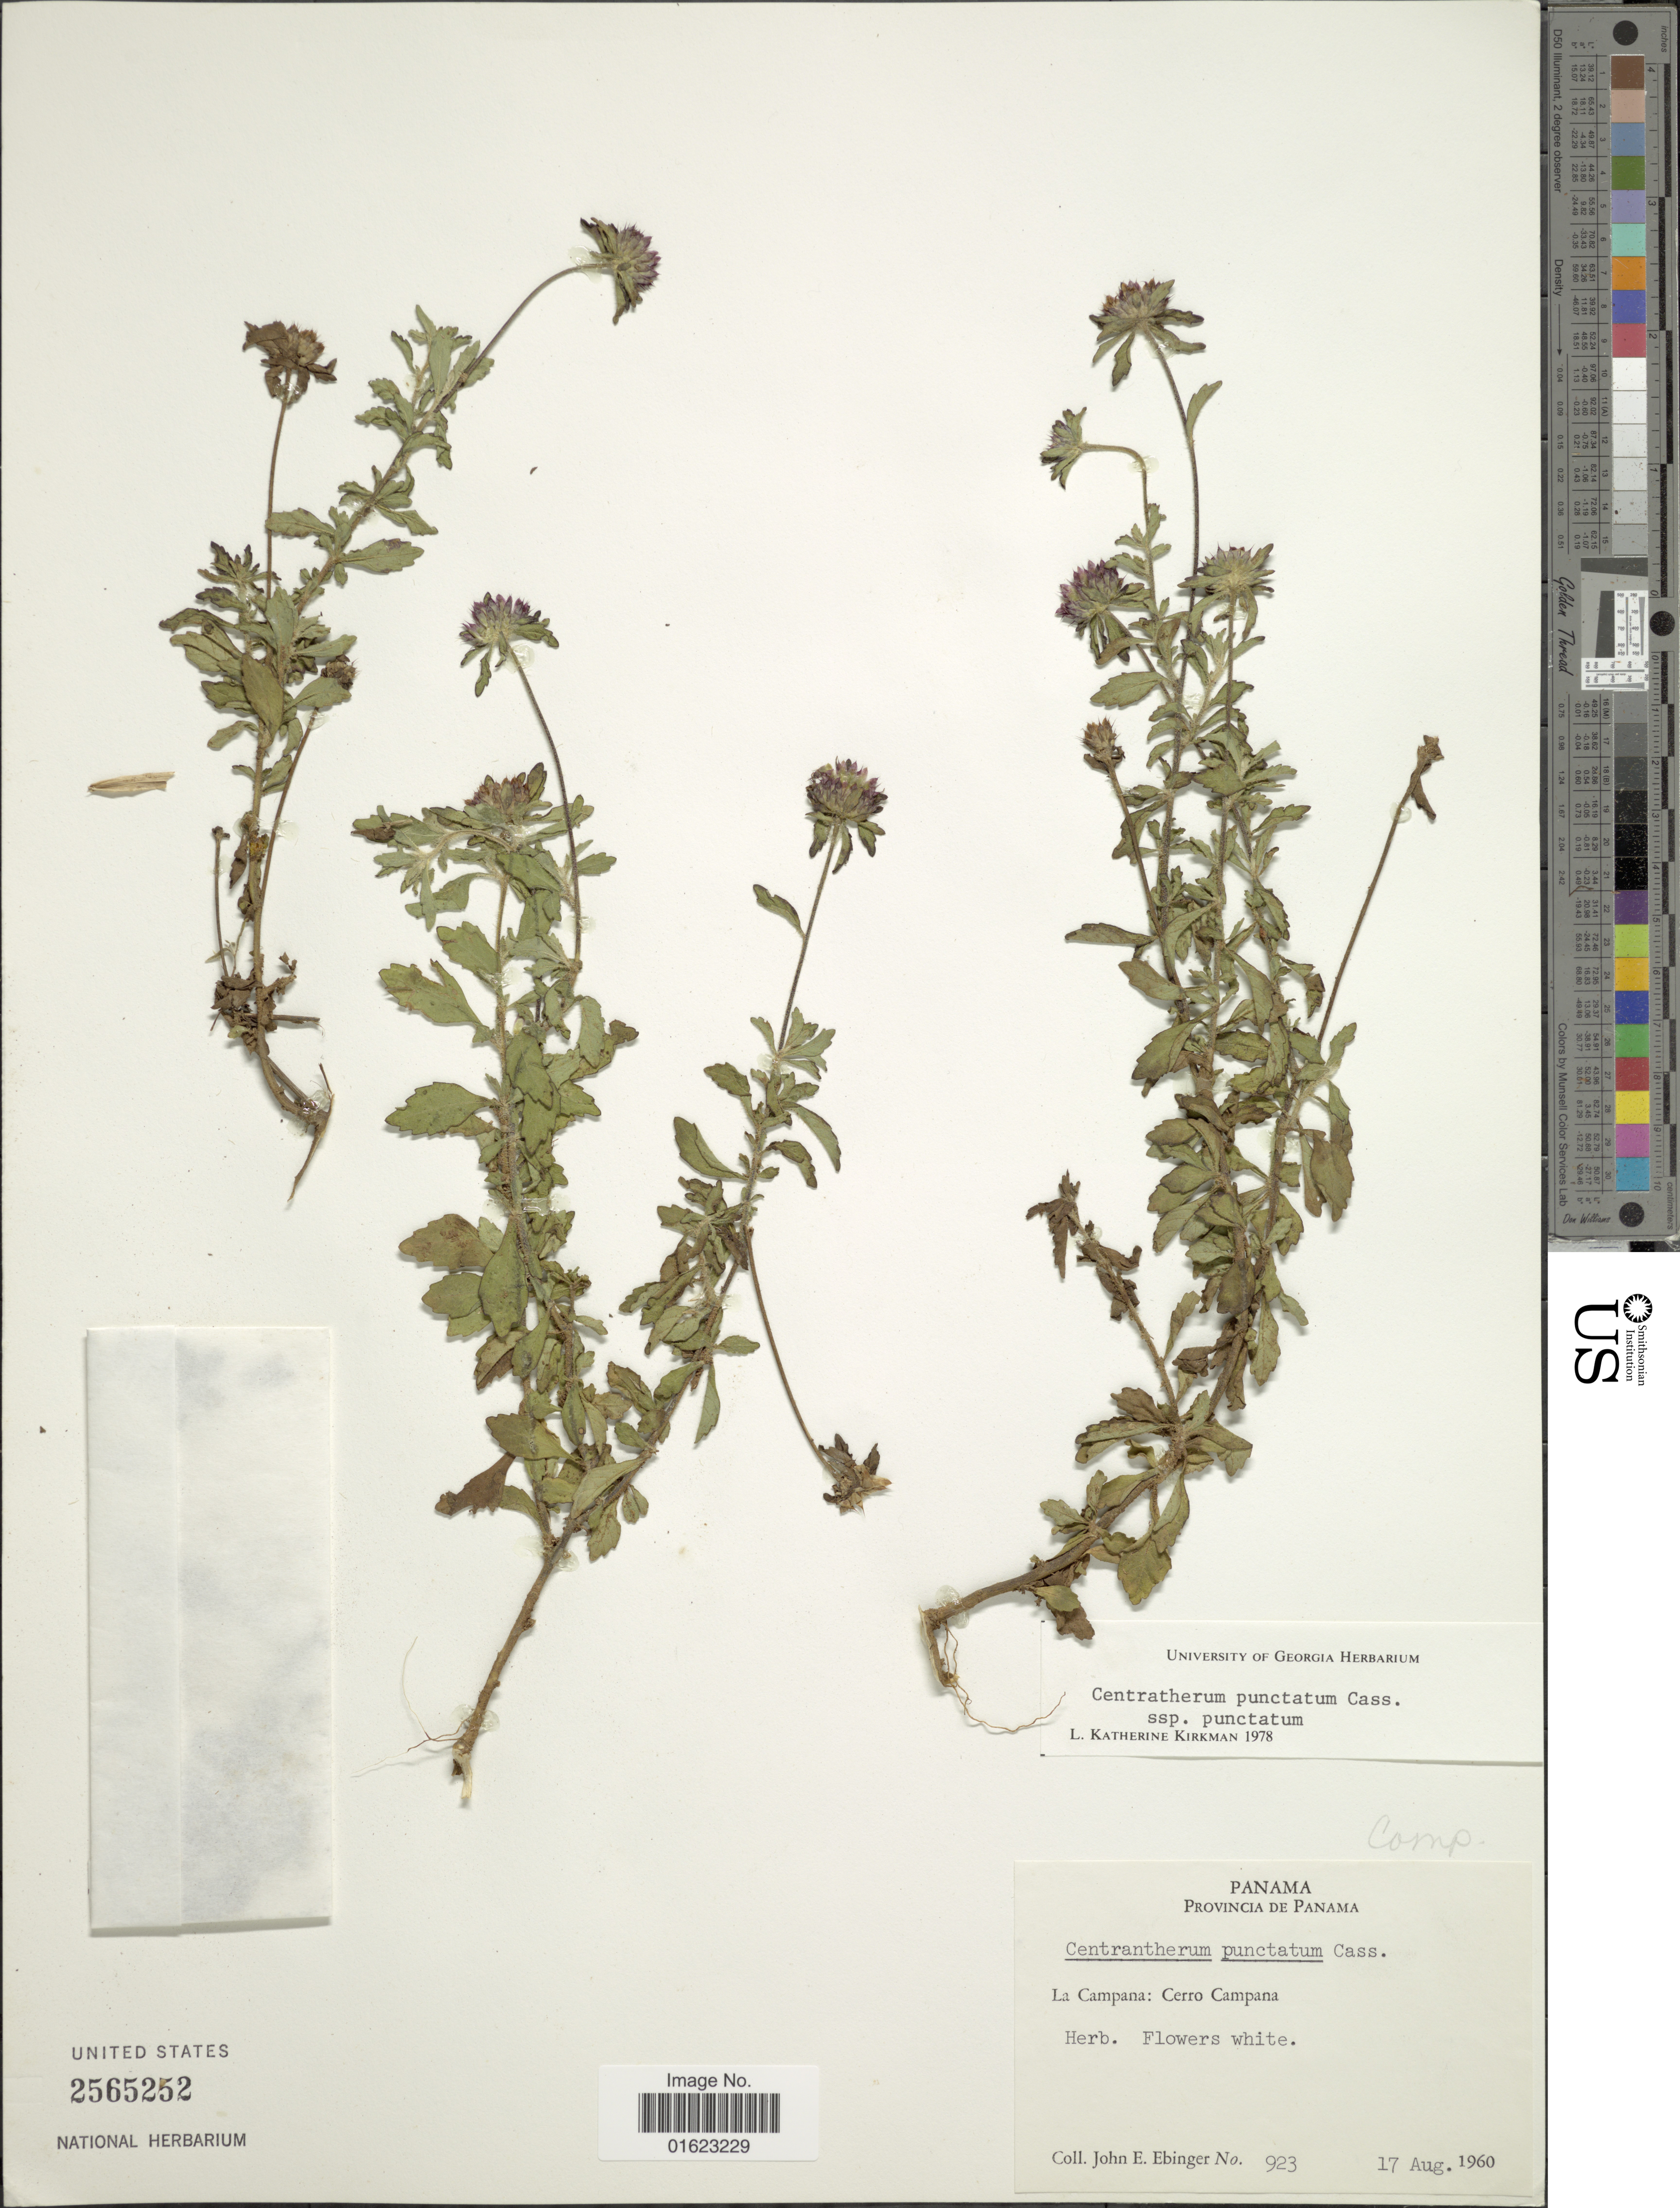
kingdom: Plantae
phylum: Tracheophyta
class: Magnoliopsida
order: Asterales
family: Asteraceae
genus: Centratherum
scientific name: Centratherum punctatum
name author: Cass.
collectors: J. Ebinger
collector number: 923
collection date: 1960-08-17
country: Panama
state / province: Panamá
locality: Provincia de Panama. La Campana: Cerro Campana.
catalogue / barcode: US 2565252